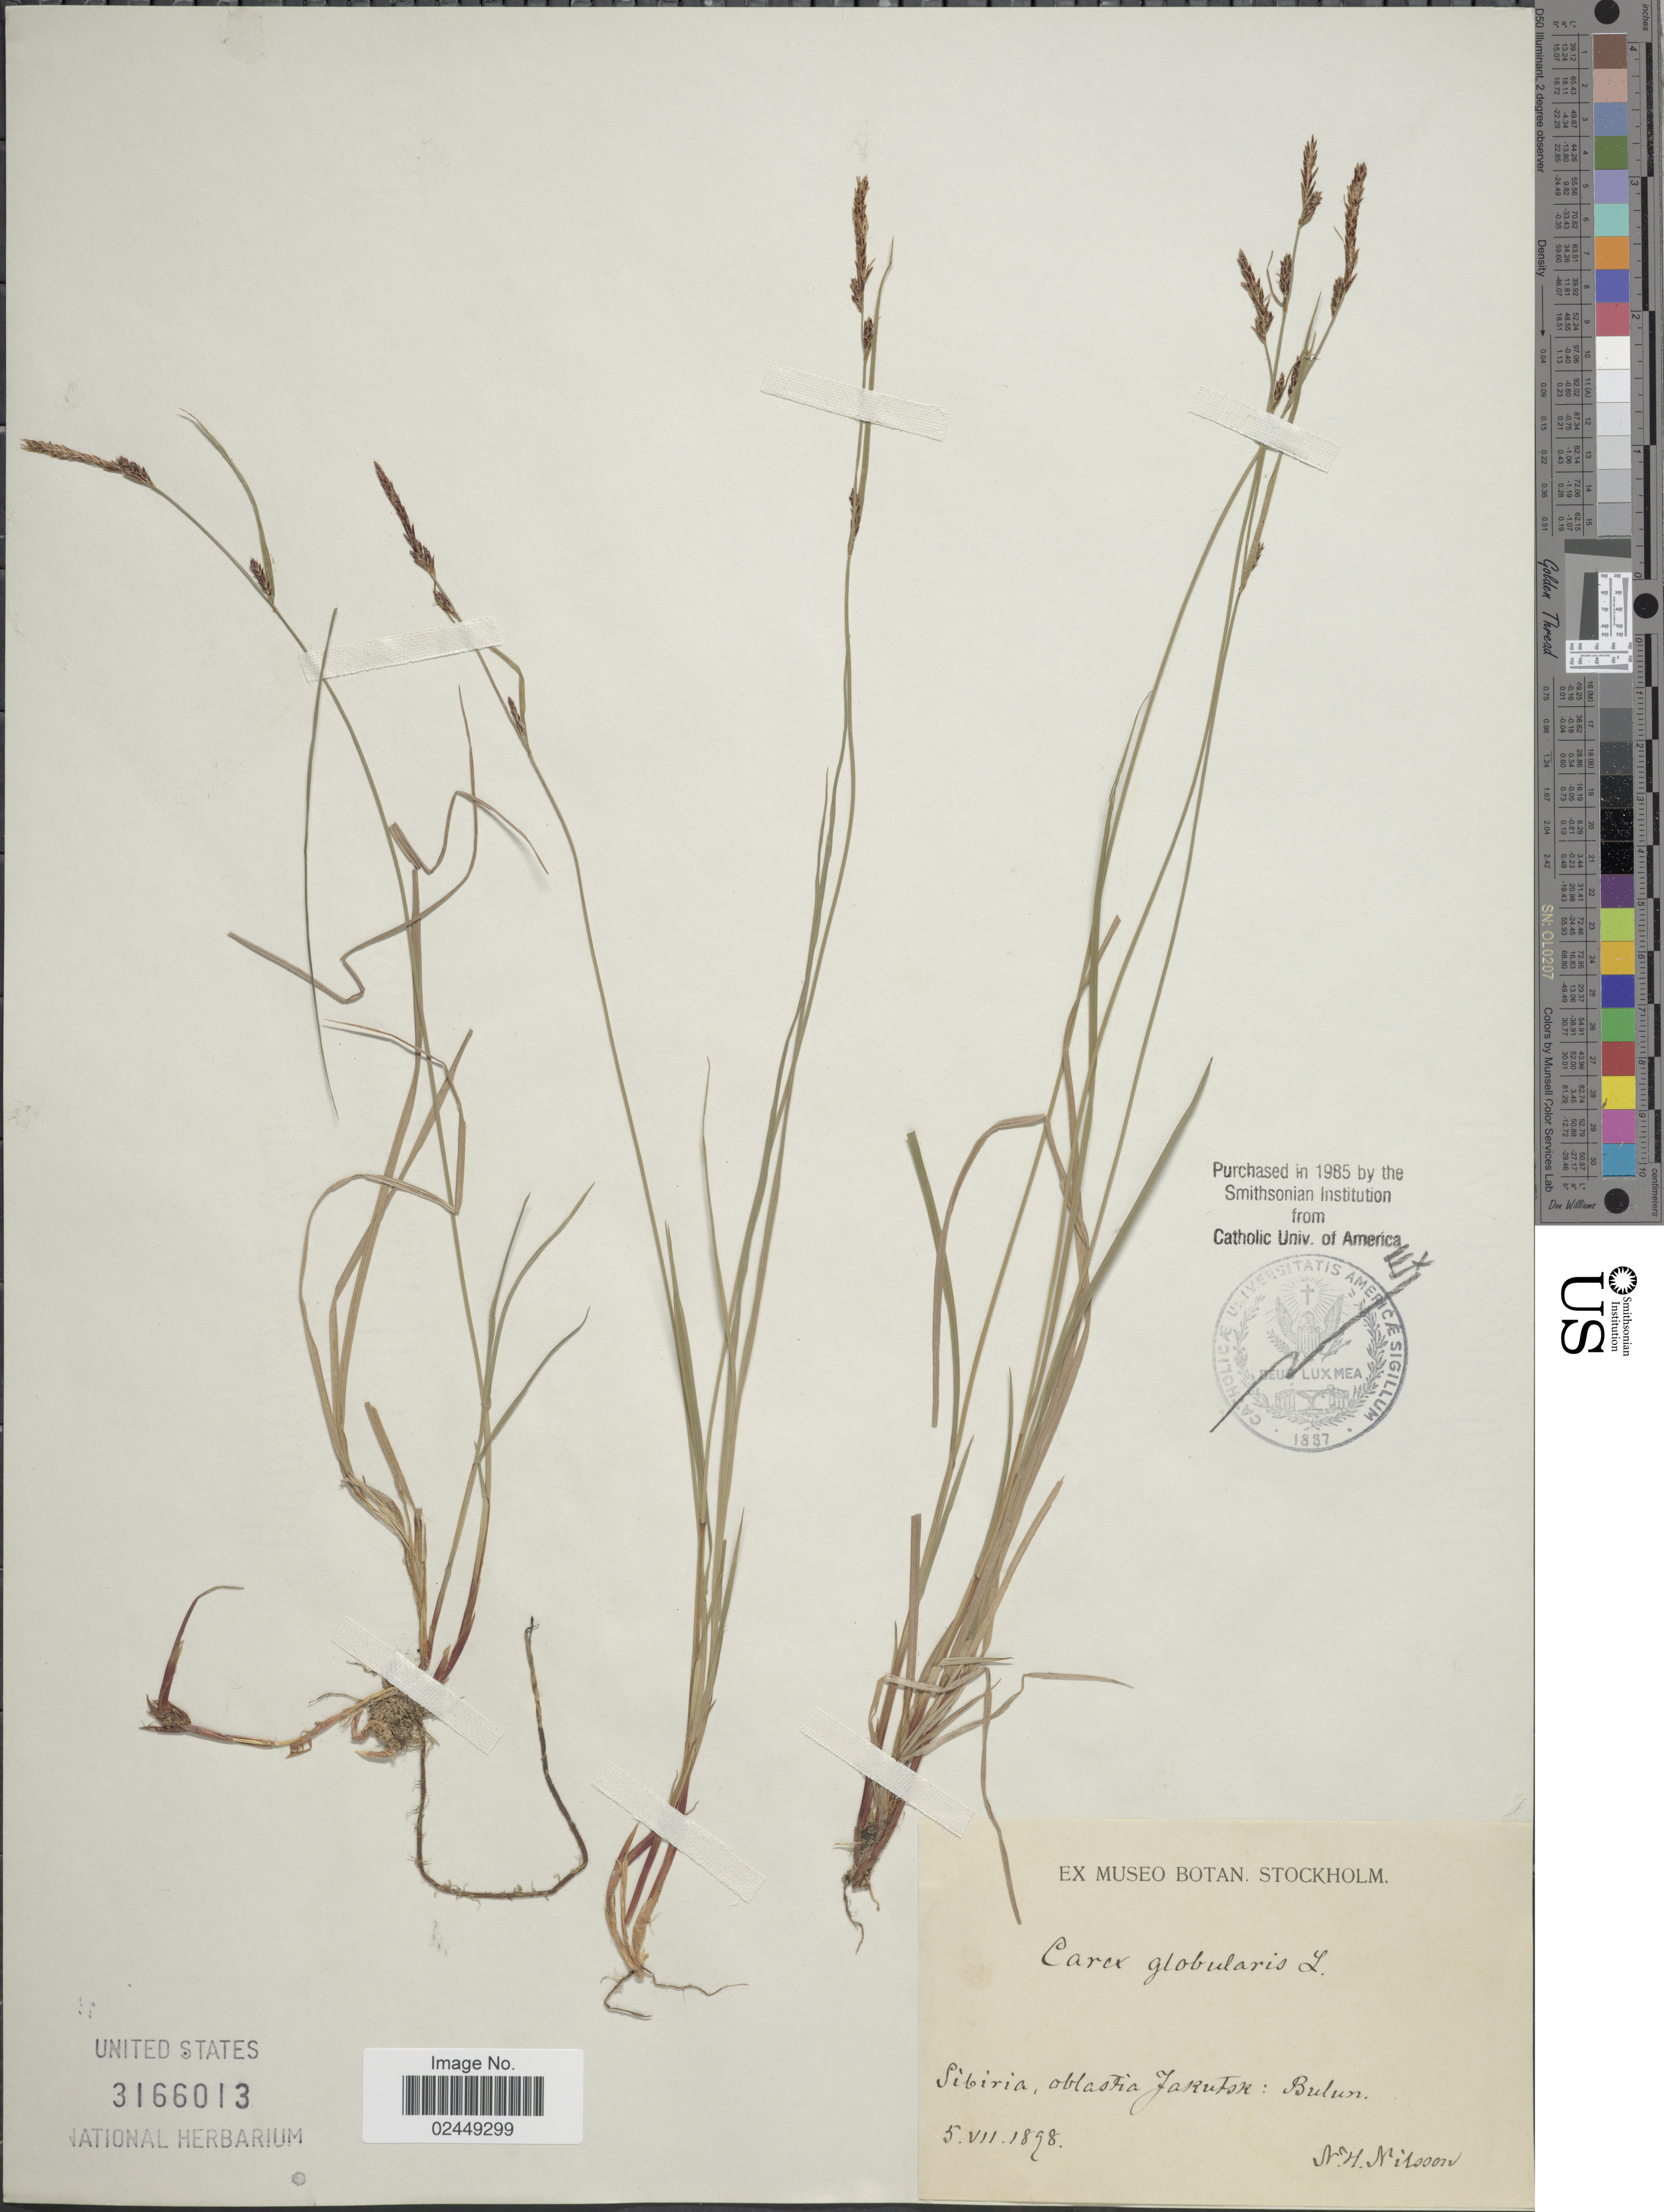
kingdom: Plantae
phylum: Tracheophyta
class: Liliopsida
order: Poales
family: Cyperaceae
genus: Carex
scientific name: Carex globularis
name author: L.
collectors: N. H. Nilsson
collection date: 1898-07-05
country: Russian Federation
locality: Sibiria, oblastia Jakutsk: Bulun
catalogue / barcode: US 3166013